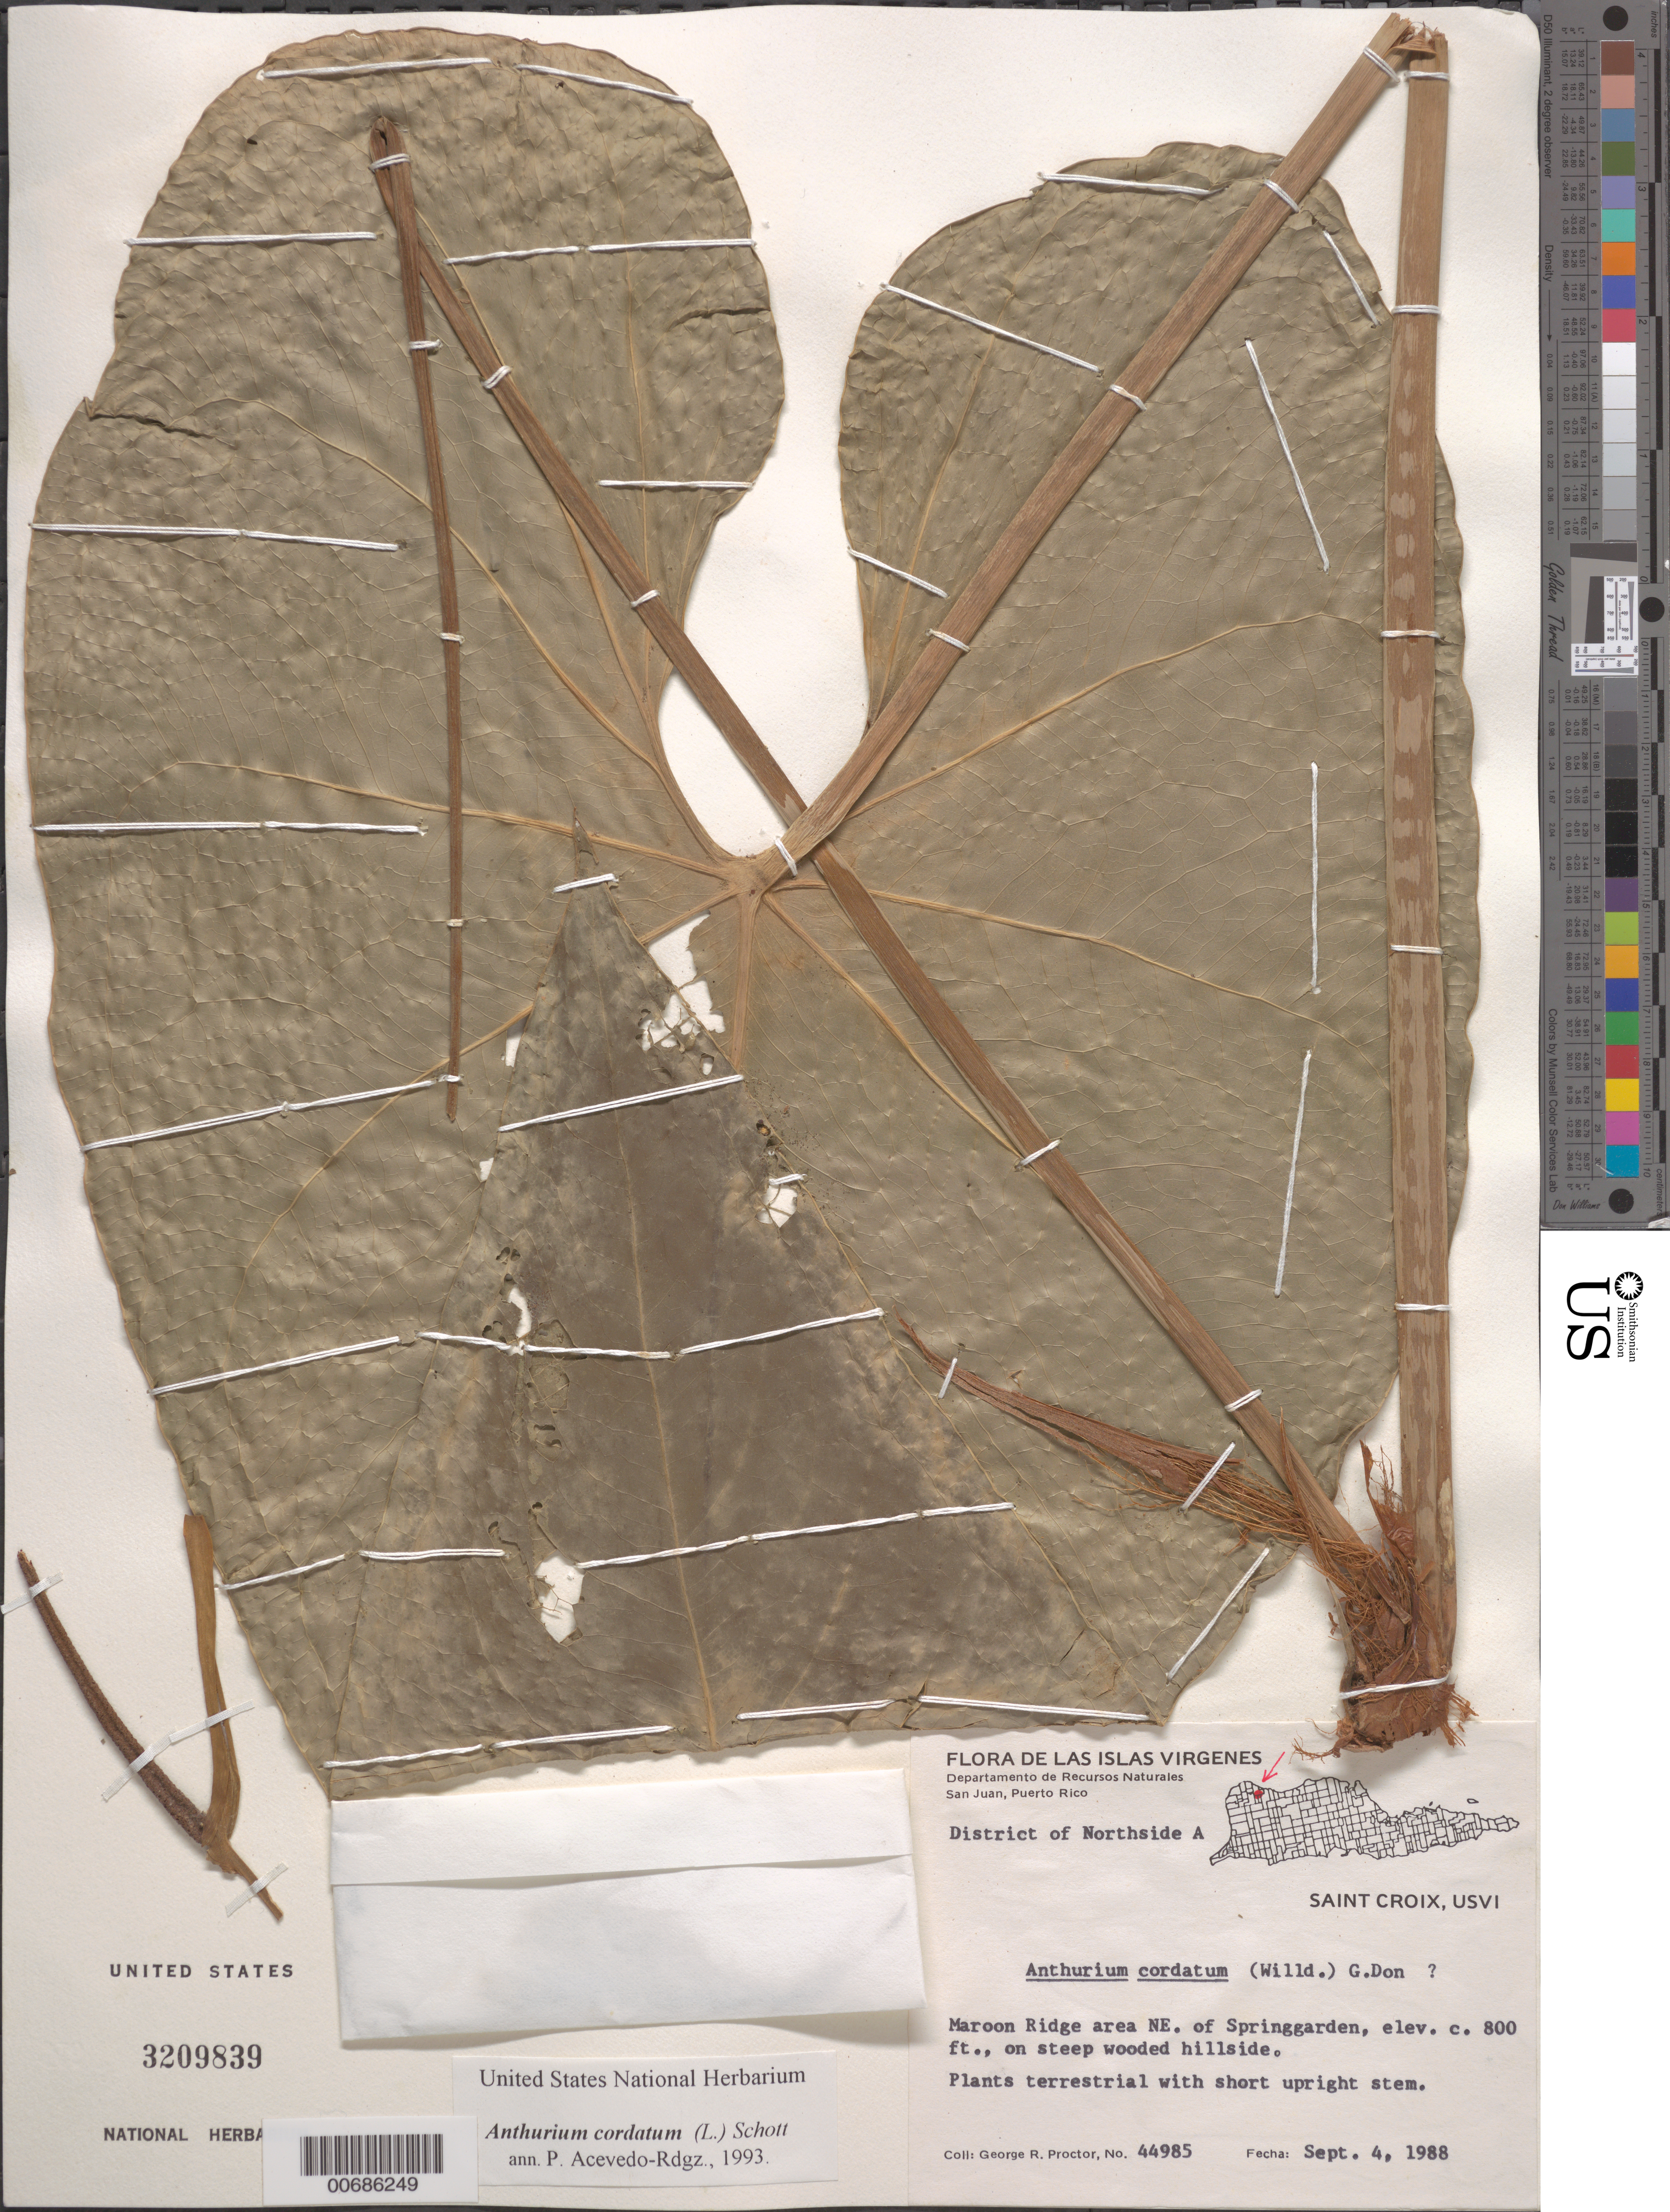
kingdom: Plantae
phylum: Tracheophyta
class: Liliopsida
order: Alismatales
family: Araceae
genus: Anthurium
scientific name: Anthurium cordatum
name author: (L.) Schott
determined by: Acevedo-Rodríguez, P., (BOT), Smithsonian Institution - National Museum of Natural History (UNITED STATES)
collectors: G. R. Proctor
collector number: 44985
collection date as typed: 04 Sep 1988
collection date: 1988-09-04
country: U.S. Virgin Islands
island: St. Croix Island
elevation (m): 244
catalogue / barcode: US 3209839